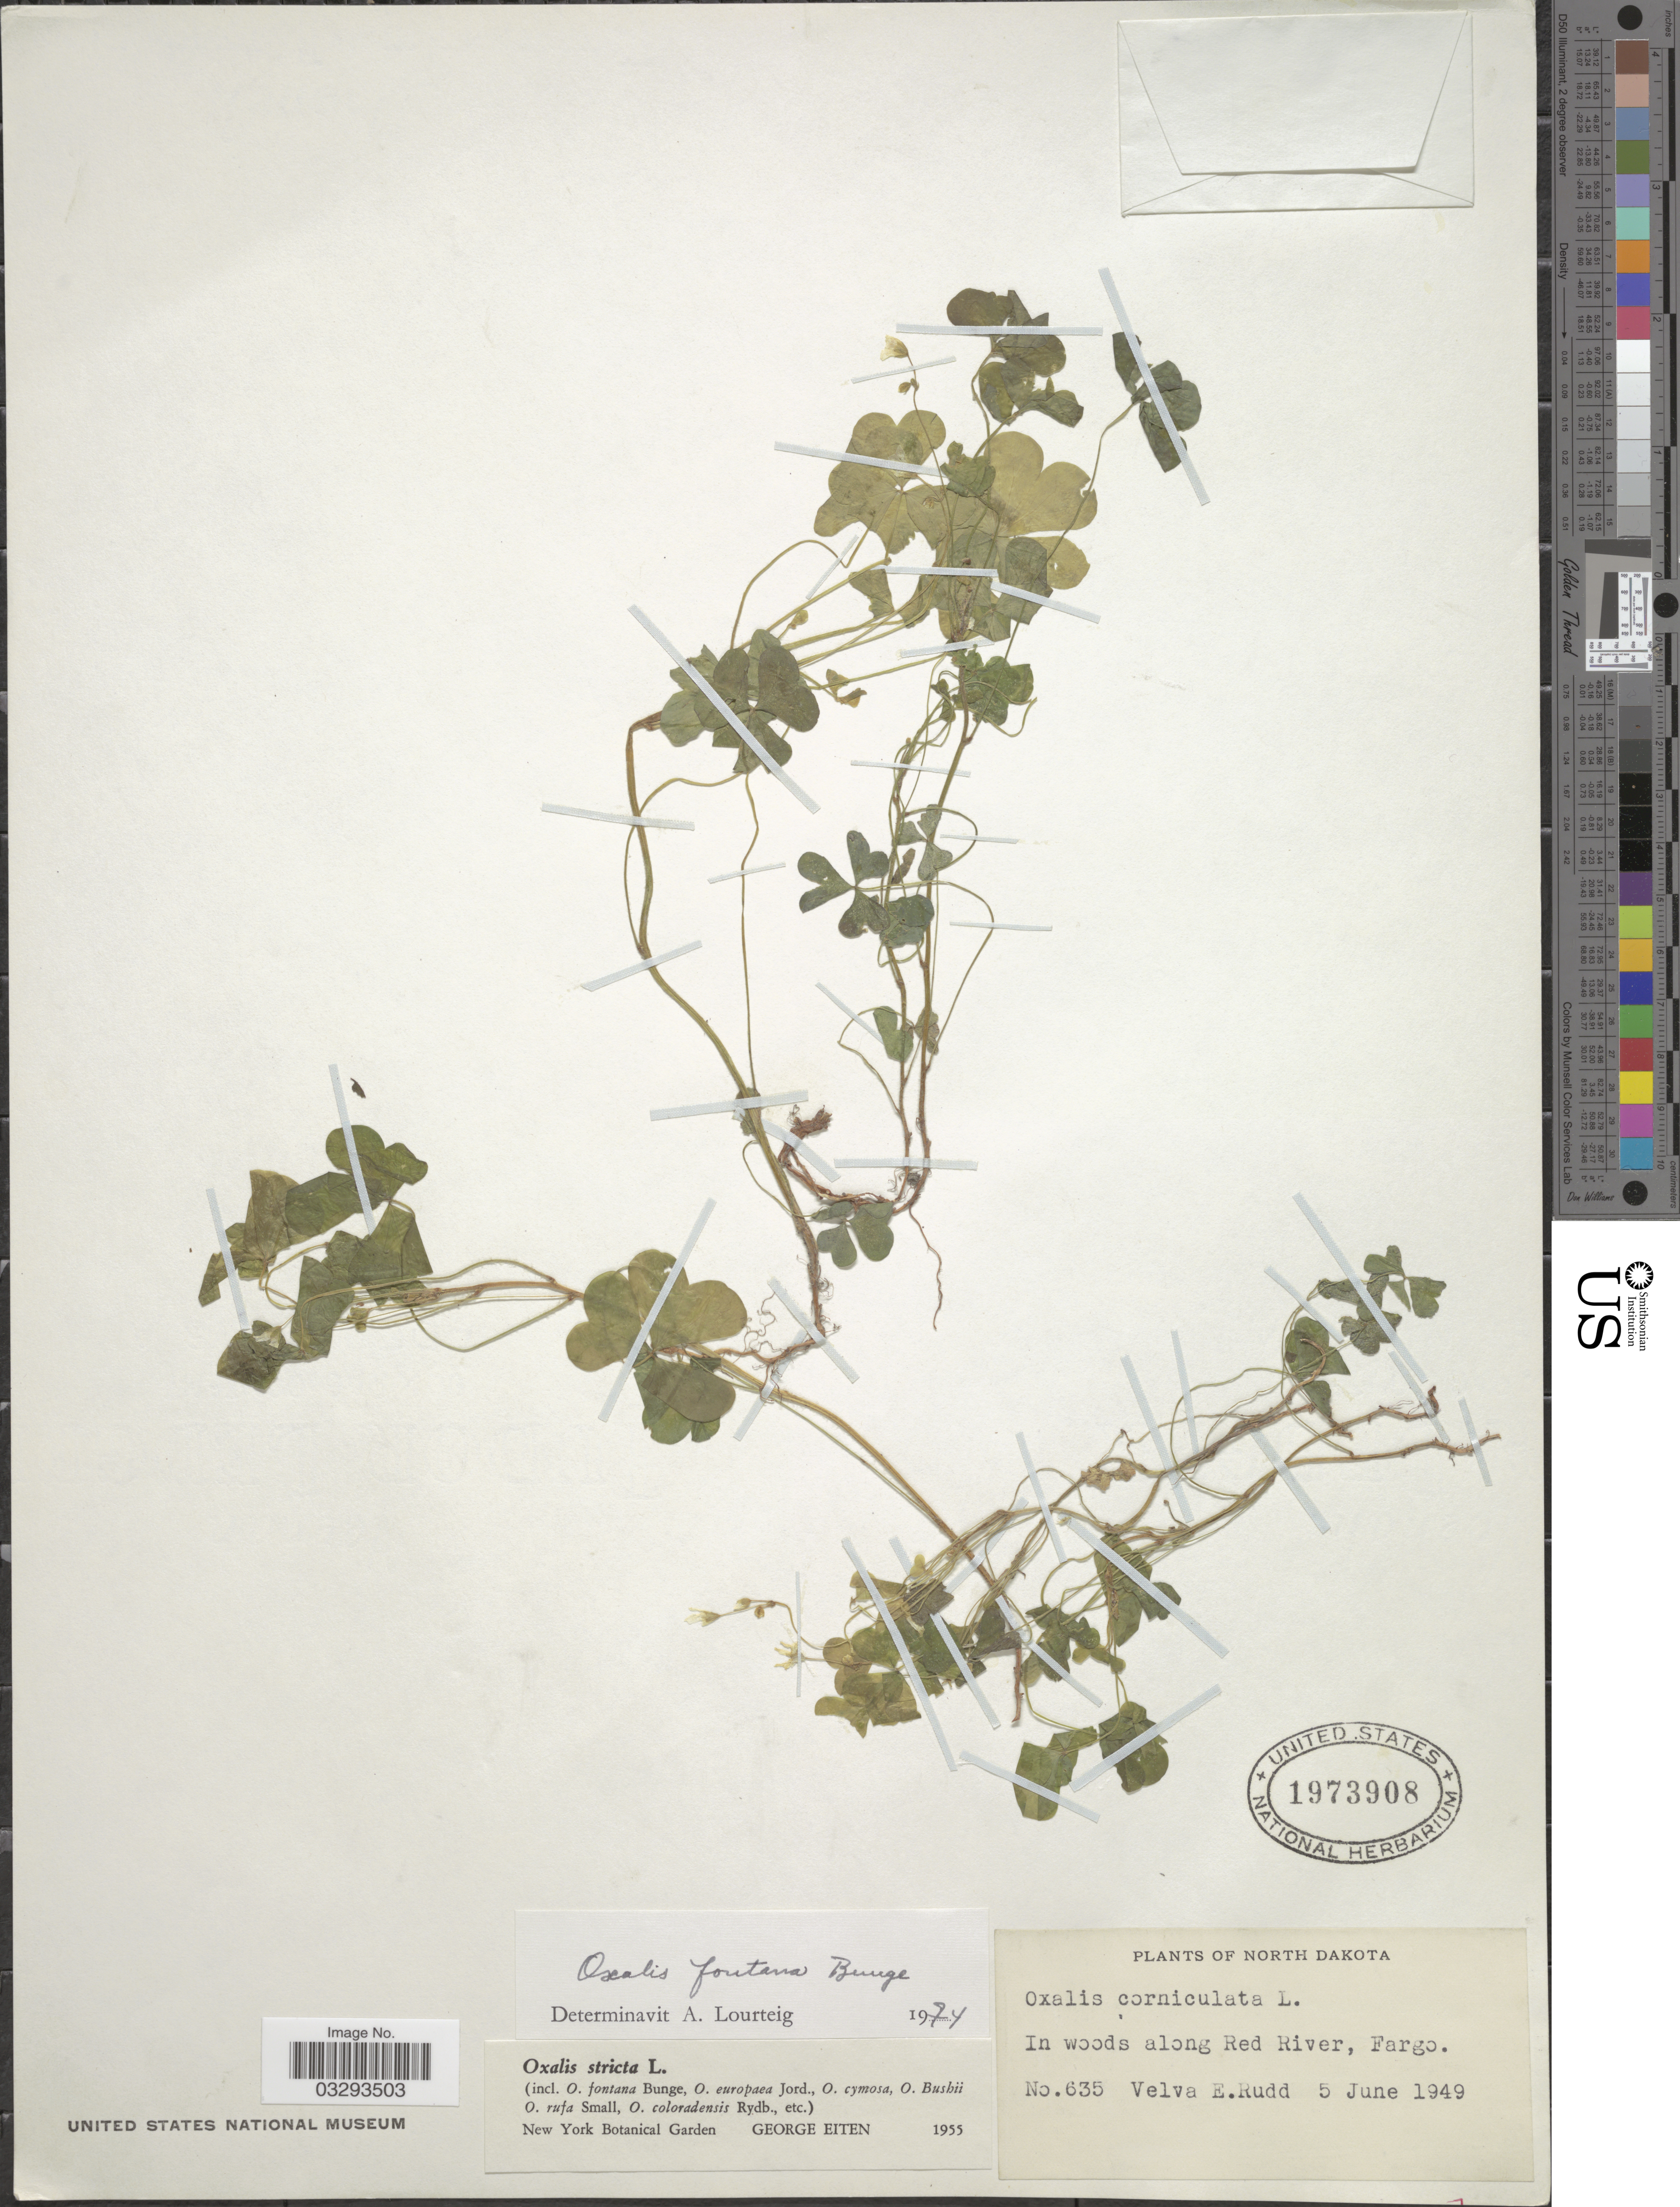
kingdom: Plantae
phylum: Tracheophyta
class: Magnoliopsida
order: Oxalidales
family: Oxalidaceae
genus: Oxalis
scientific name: Oxalis fontana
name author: Bunge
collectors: V. E. Rudd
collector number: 635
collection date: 1949-06-05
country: United States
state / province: North Dakota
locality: In woods along Red River, Fargo.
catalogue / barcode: US 1973908